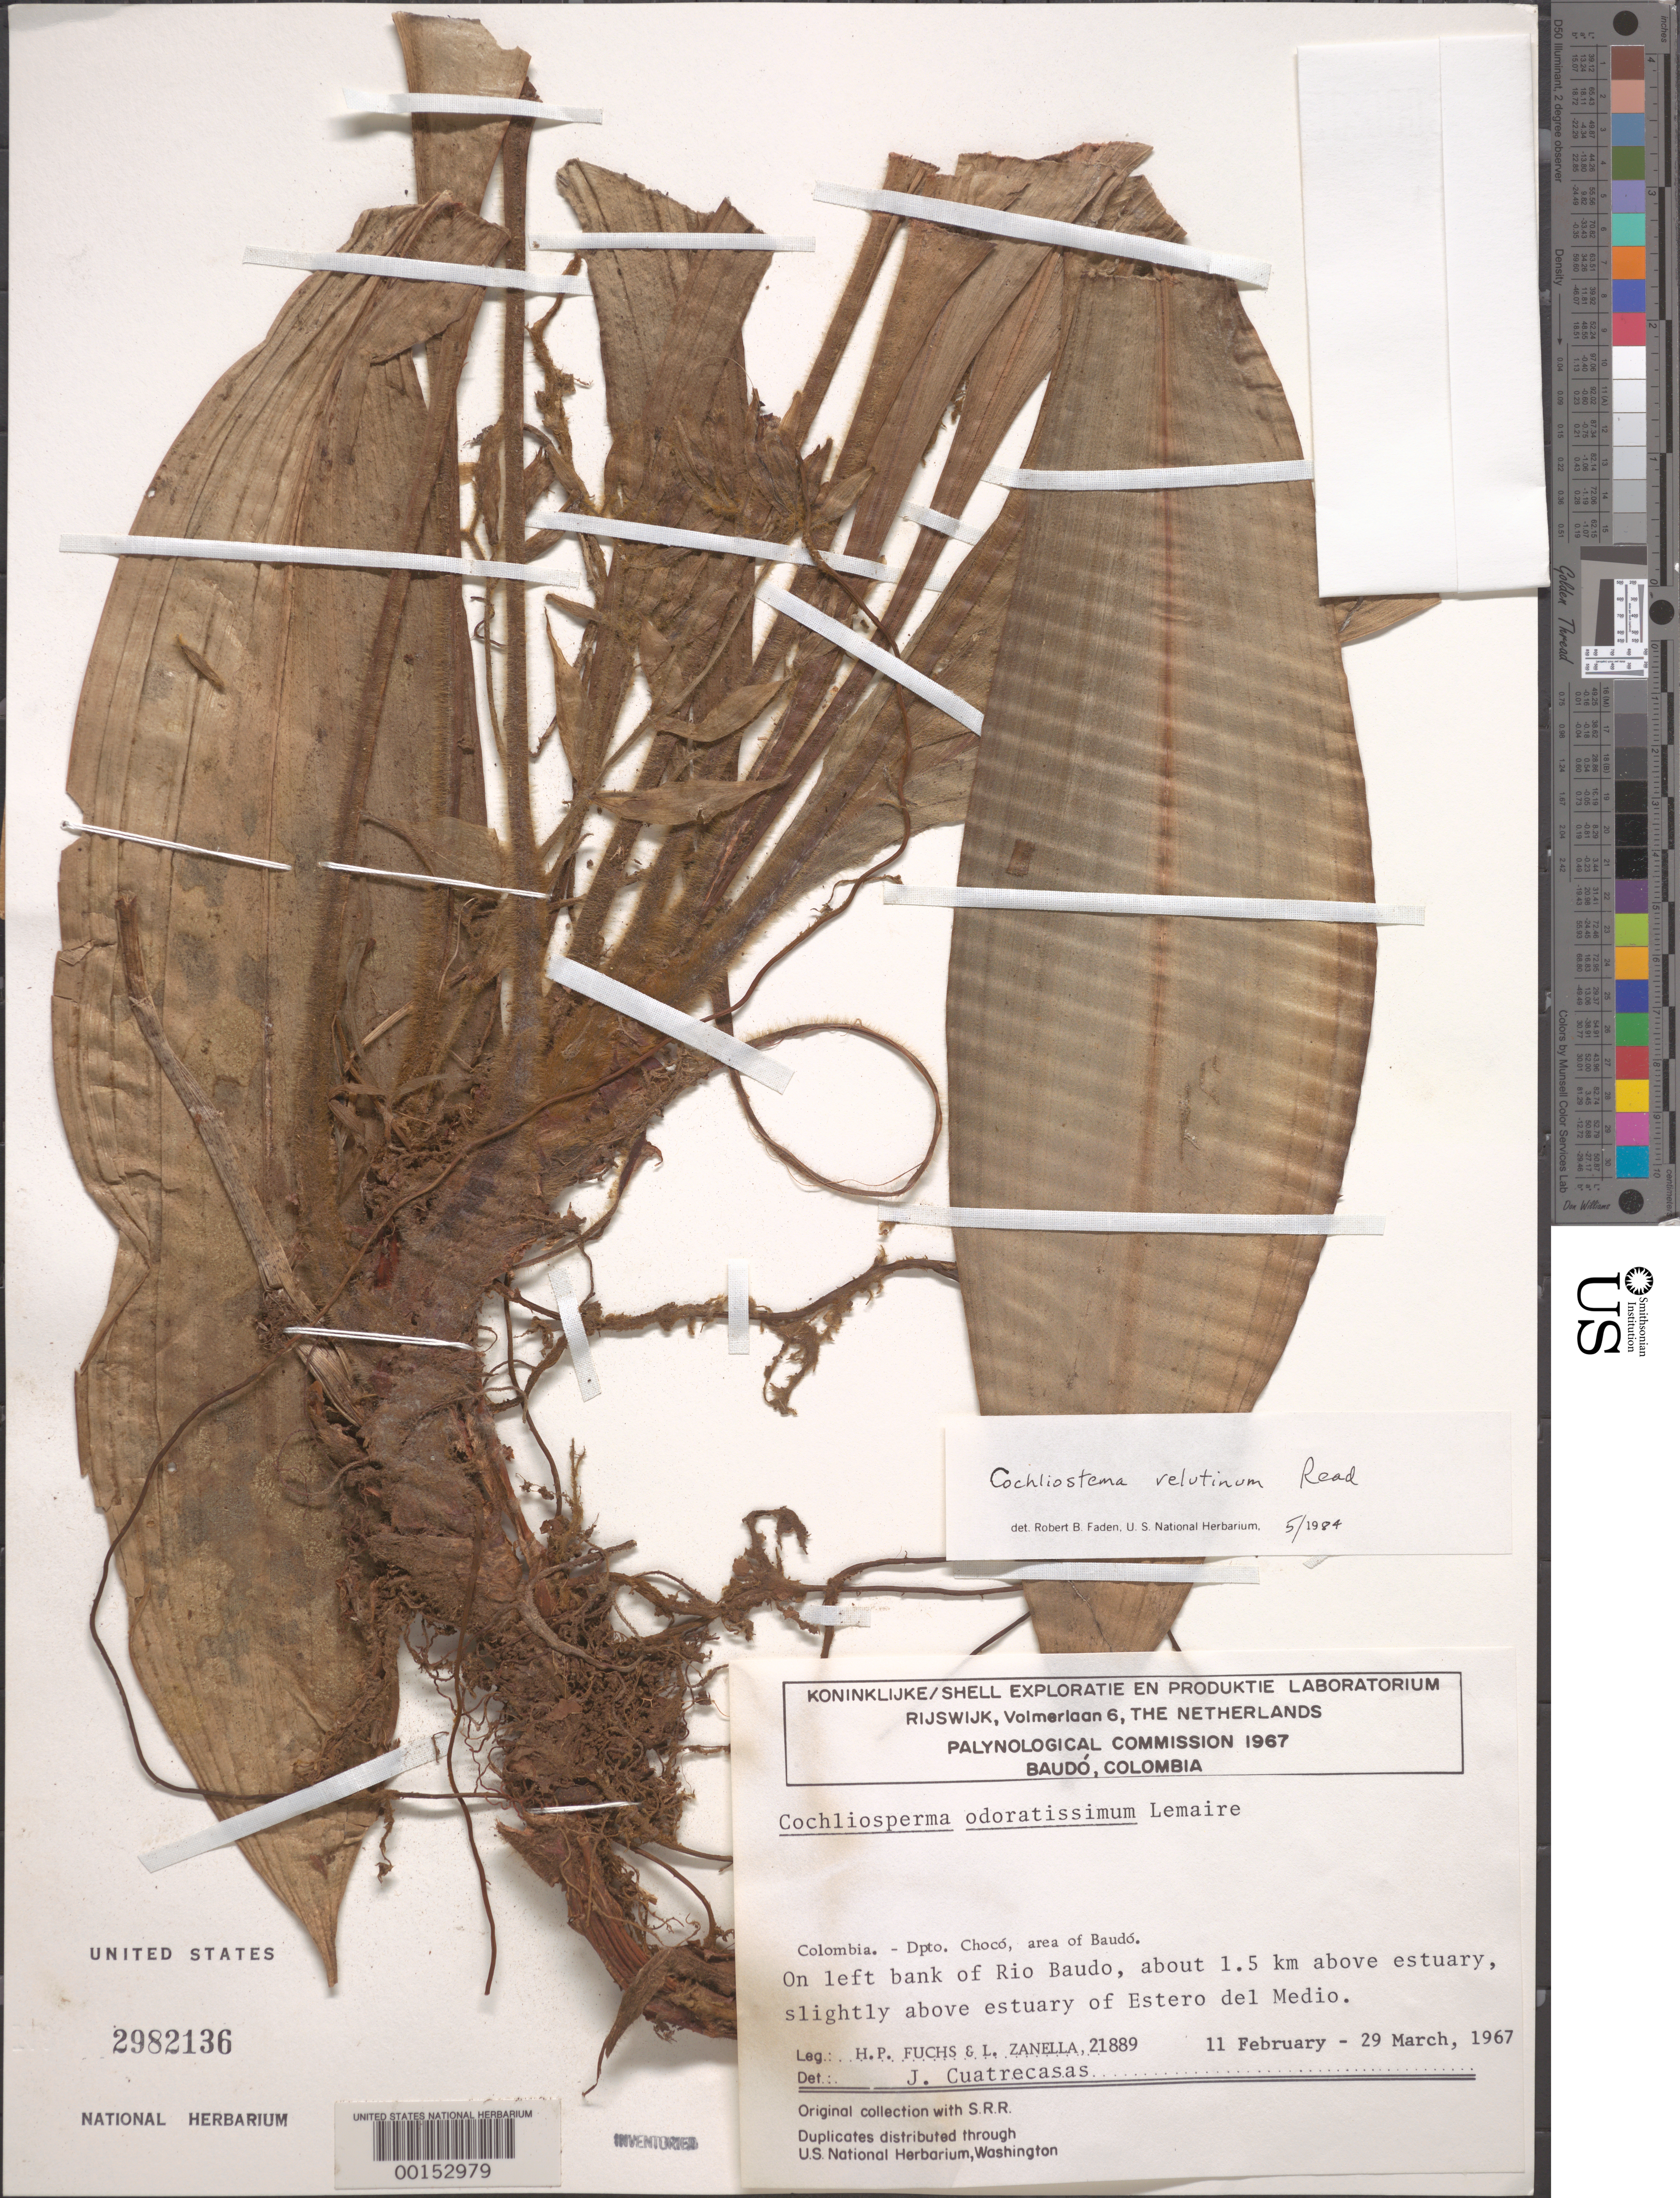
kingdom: Plantae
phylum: Tracheophyta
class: Liliopsida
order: Commelinales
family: Commelinaceae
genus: Cochliostema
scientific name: Cochliostema velutinum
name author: Read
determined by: Faden, Robert B., (US), Smithsonian Institution - National Museum of Natural History (UNITED STATES)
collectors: H. P. Fuchs & L. Zanella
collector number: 21889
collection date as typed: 11 Feb 1967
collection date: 1967-02-11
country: Colombia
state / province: Chocó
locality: Baudo, Rio Baudo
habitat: Riverbank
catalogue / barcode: US 2982136